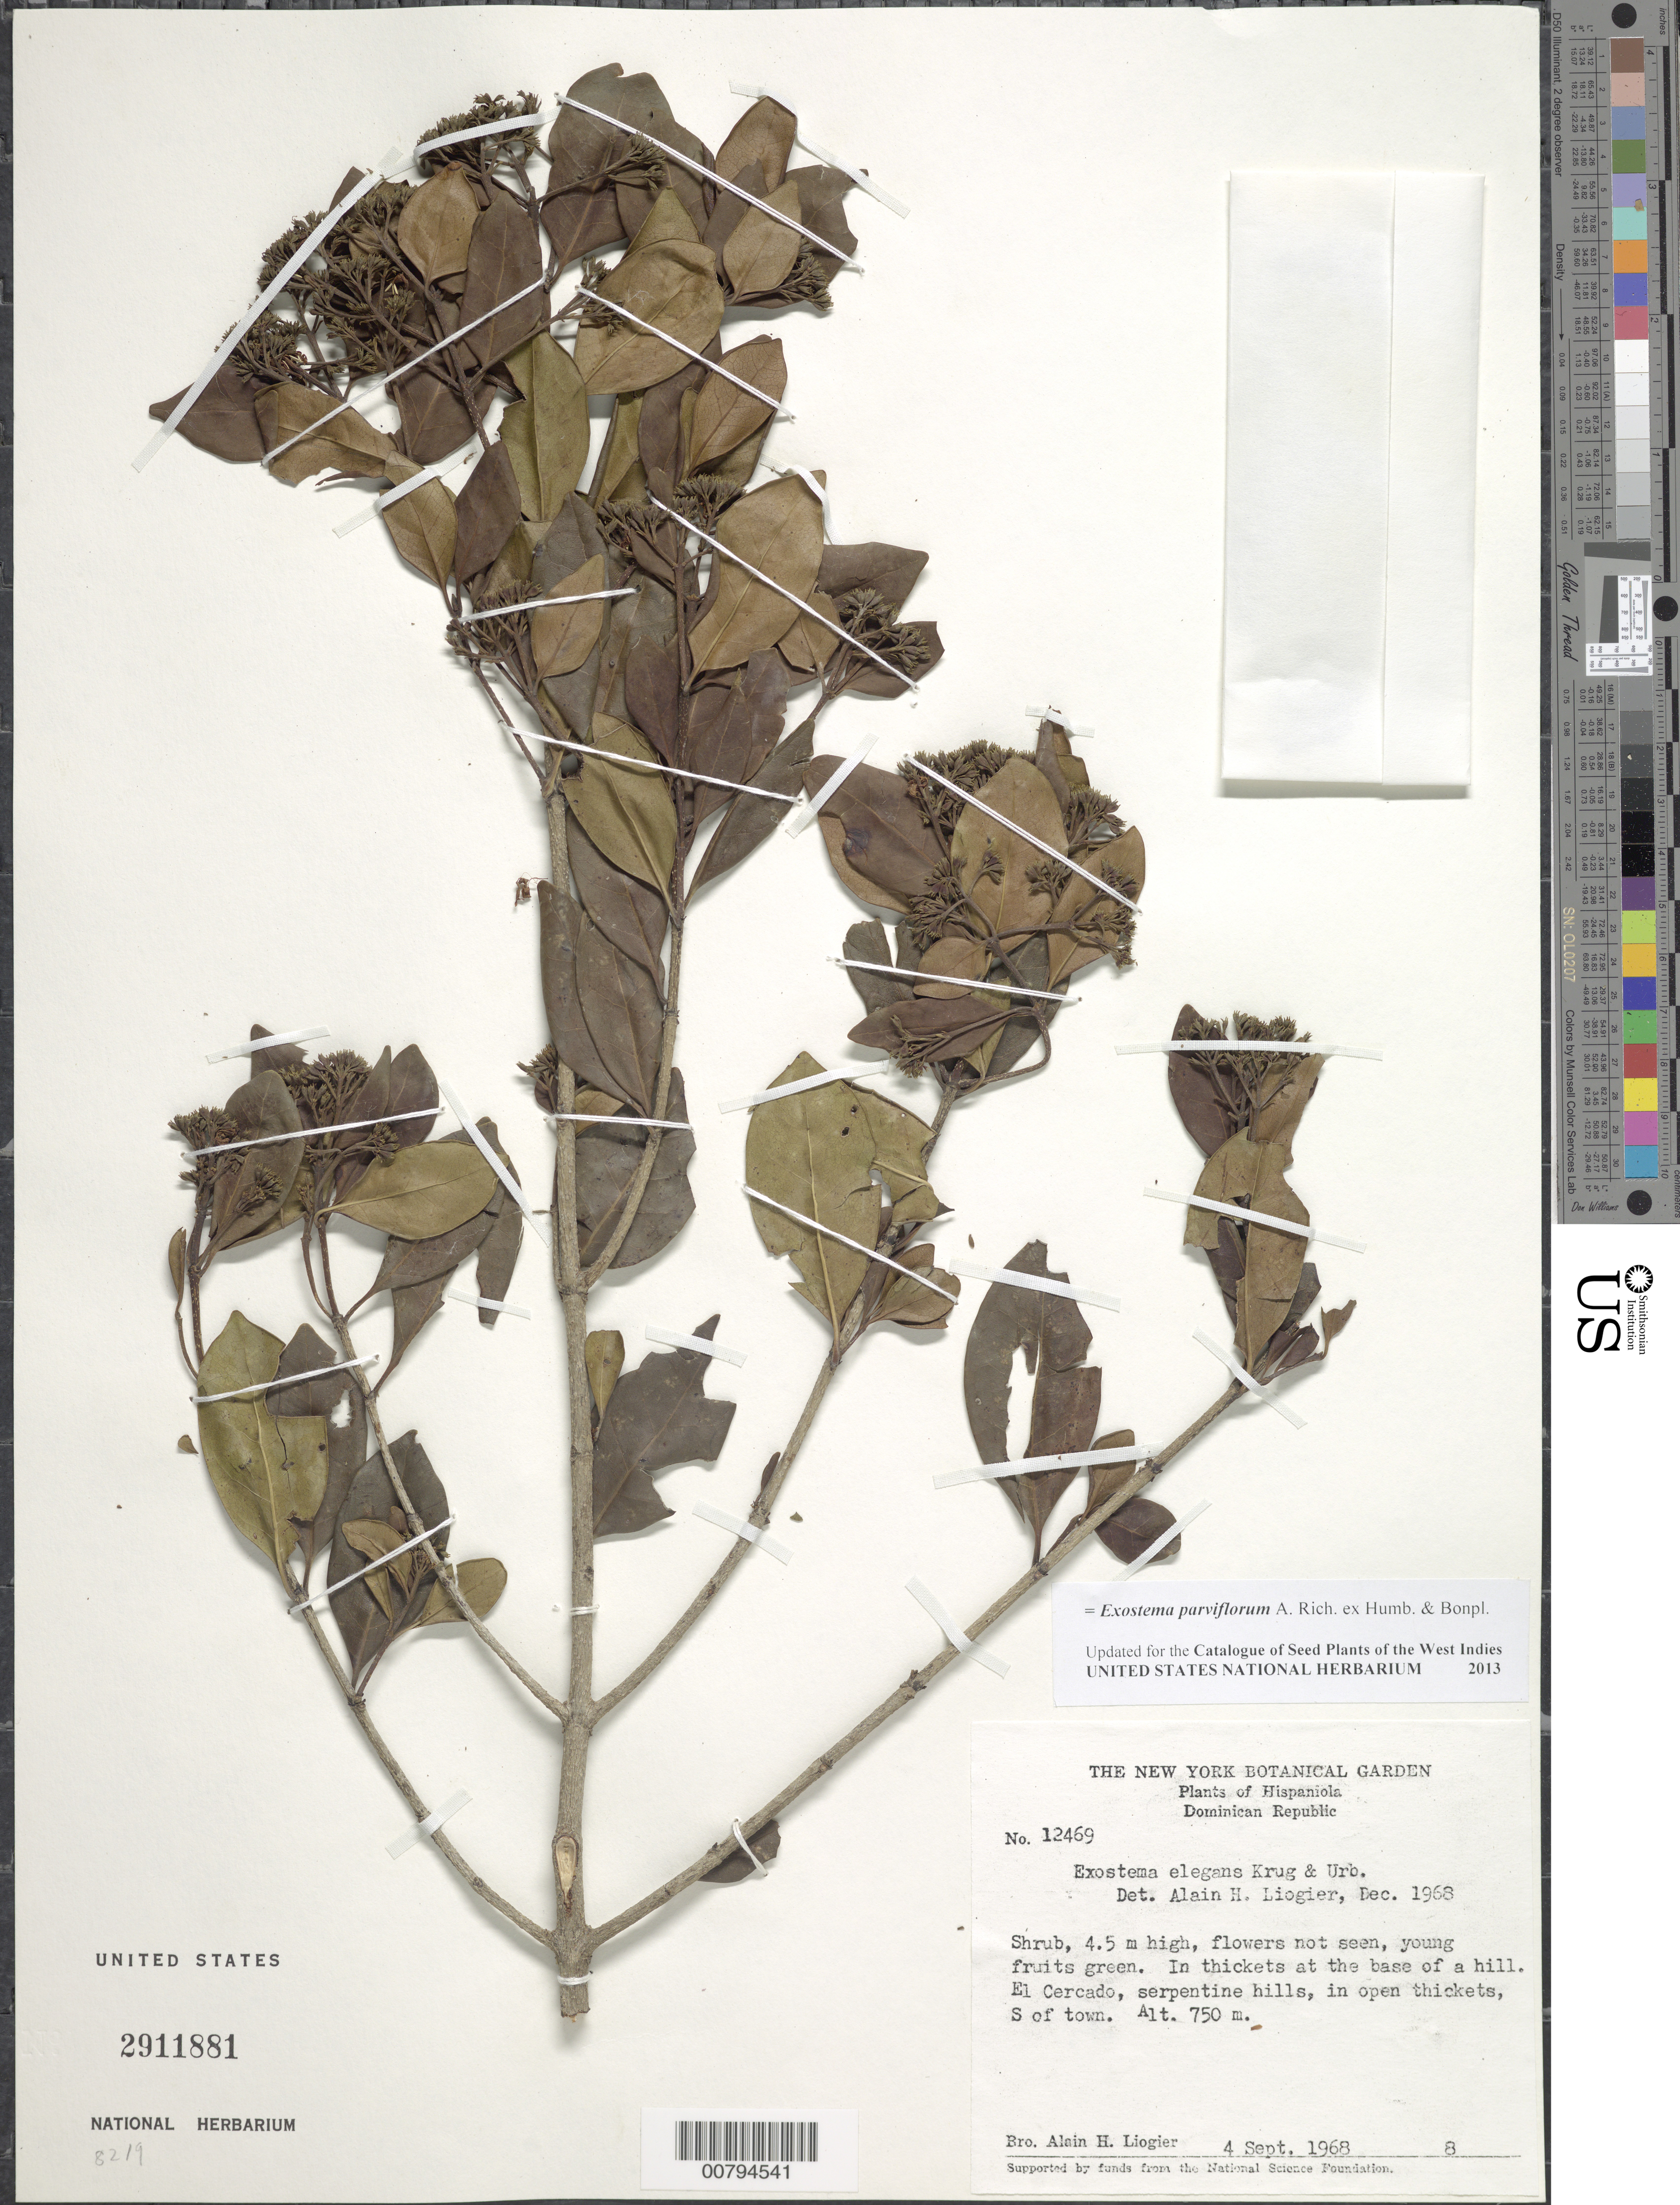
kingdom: Plantae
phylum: Tracheophyta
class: Magnoliopsida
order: Gentianales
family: Rubiaceae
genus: Exostema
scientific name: Exostema parviflorum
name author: A. Rich. ex Humb. & Bonpl.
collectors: A. H. Liogier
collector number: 12469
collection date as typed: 04 Sep 1968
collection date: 1968-09-04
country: Dominican Republic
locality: El Cercado, serpentine hills, S of town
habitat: Serpentine hills, in open thickets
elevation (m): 750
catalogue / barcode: US 2911881